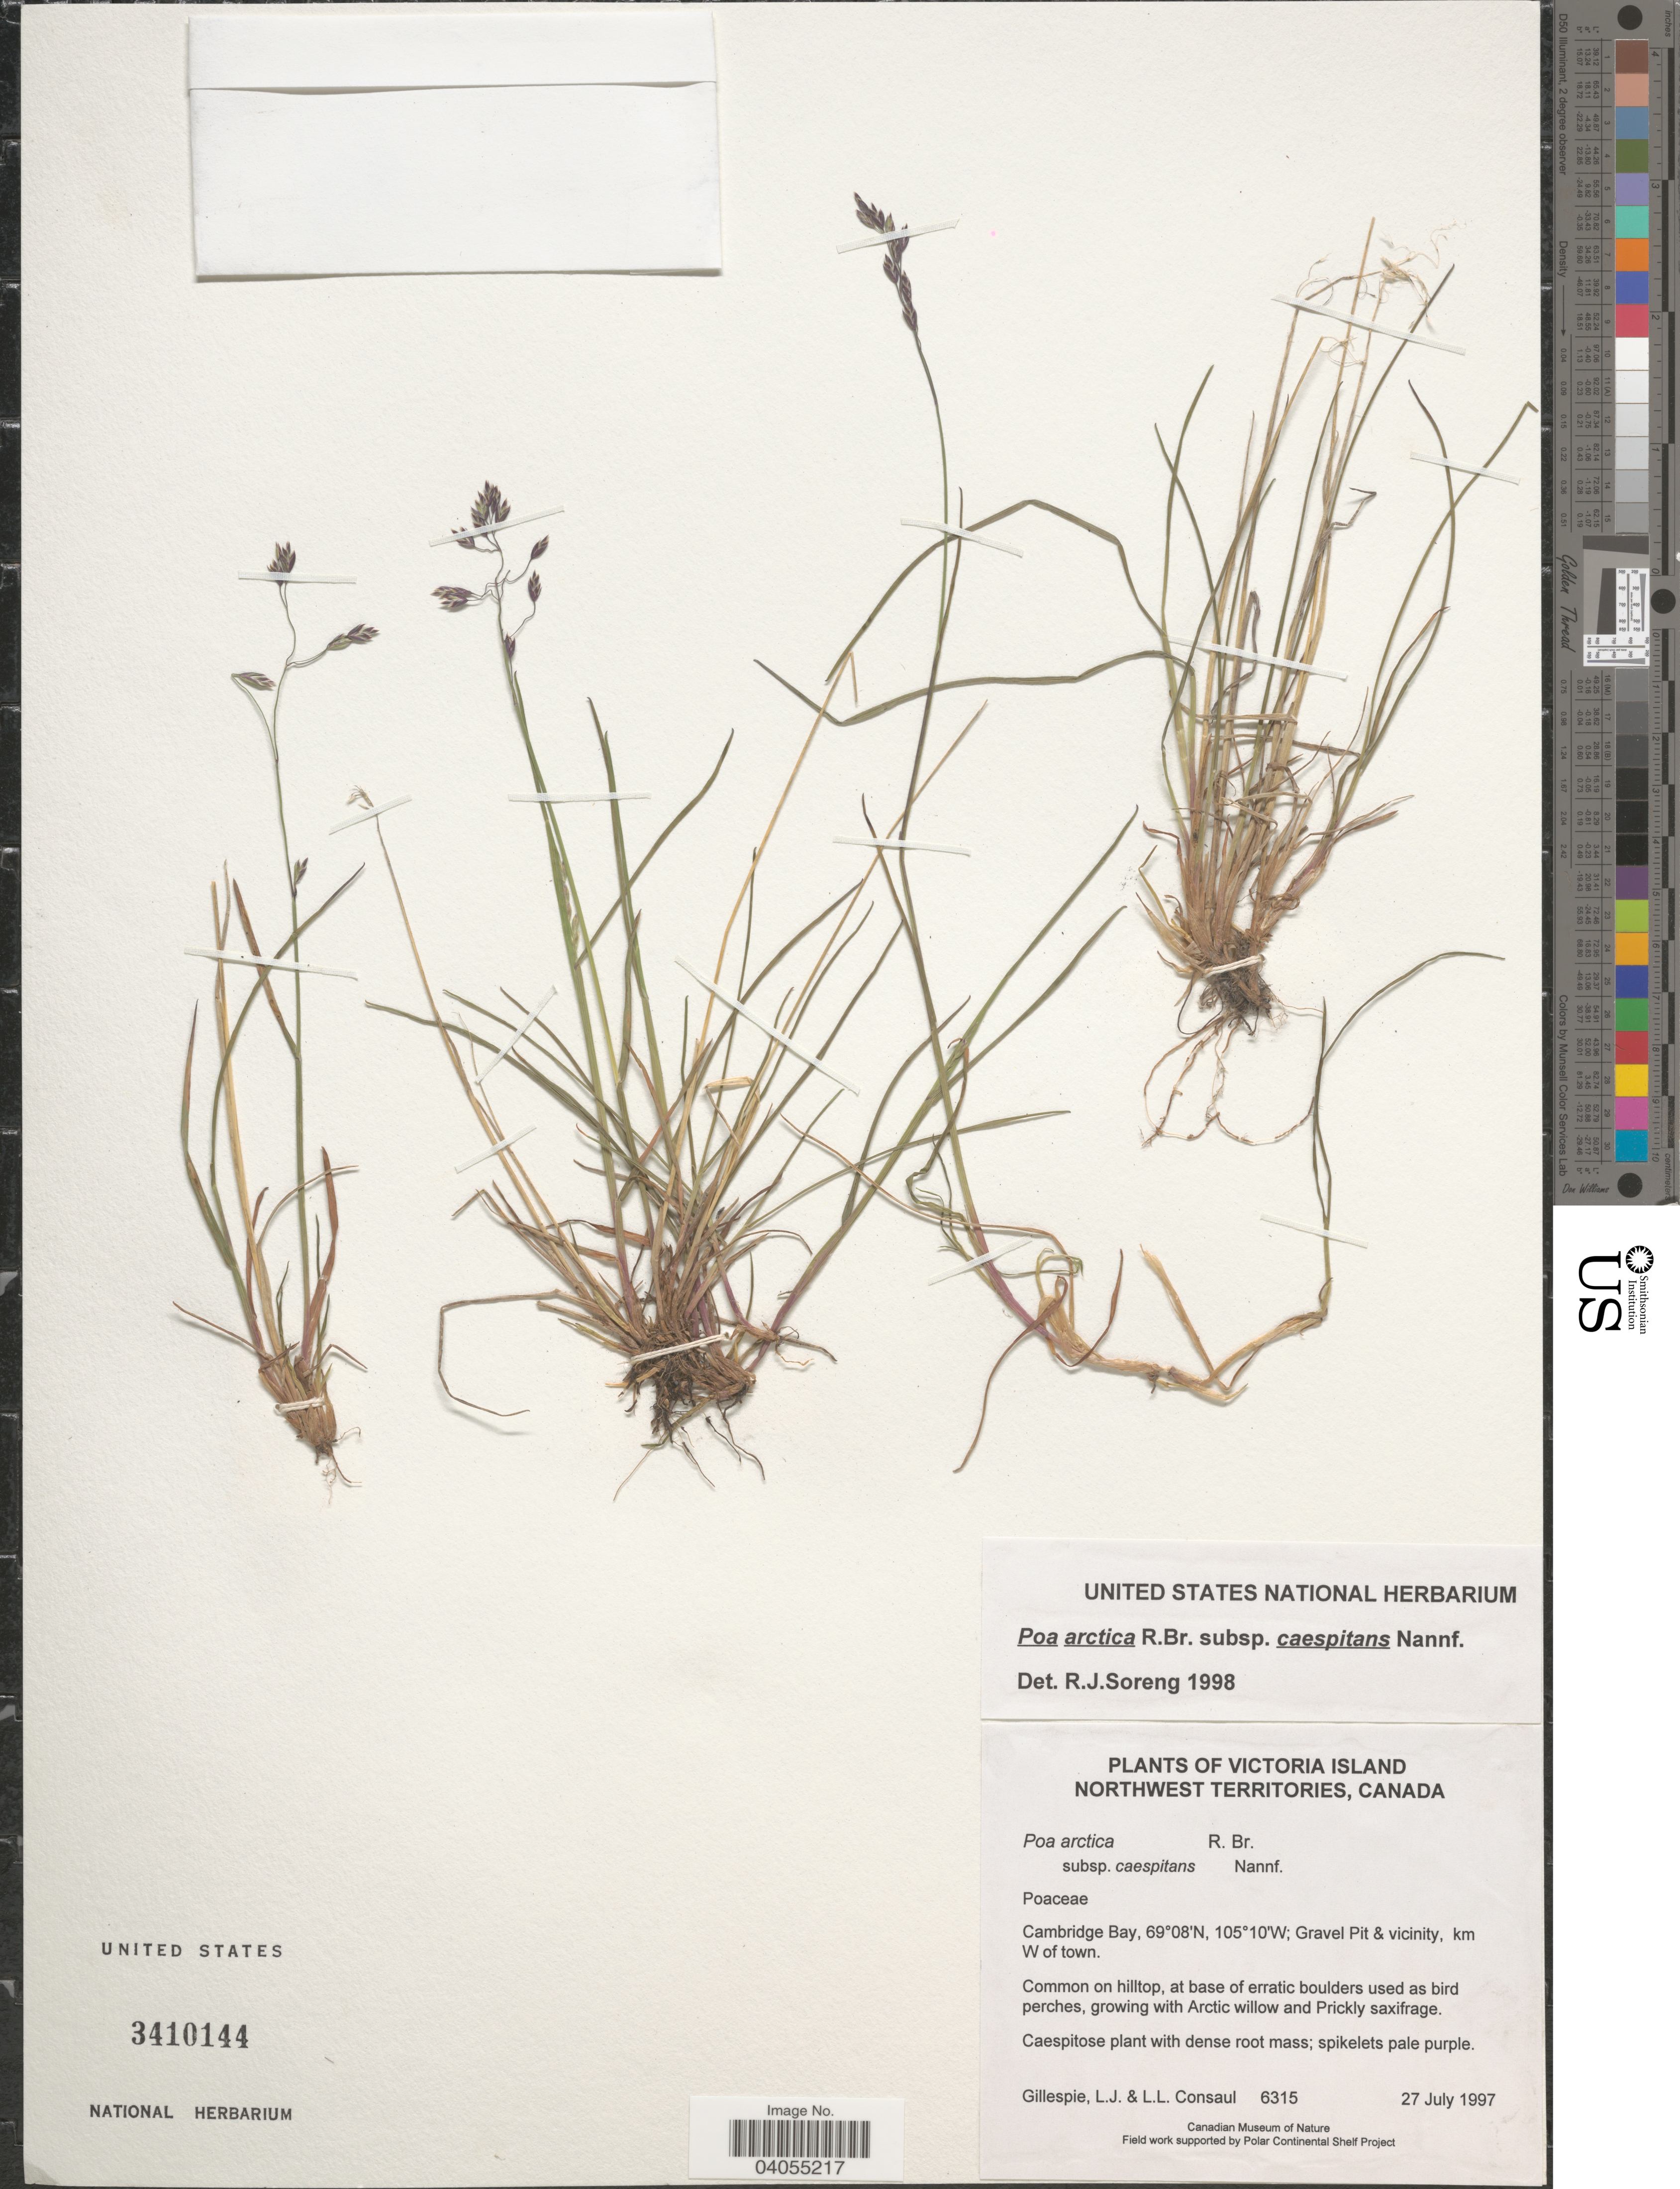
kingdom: Plantae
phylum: Tracheophyta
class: Liliopsida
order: Poales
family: Poaceae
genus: Poa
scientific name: Poa arctica subsp. caespitans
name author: Simmons ex Nannf.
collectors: L. Gillespie & L. Consaul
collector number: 6315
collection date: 1997-07-27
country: Canada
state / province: Northwest Territories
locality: Victoria Island. Cambridge Bay. Gravel Pit & vicinity, km W of town.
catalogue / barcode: US 3410144